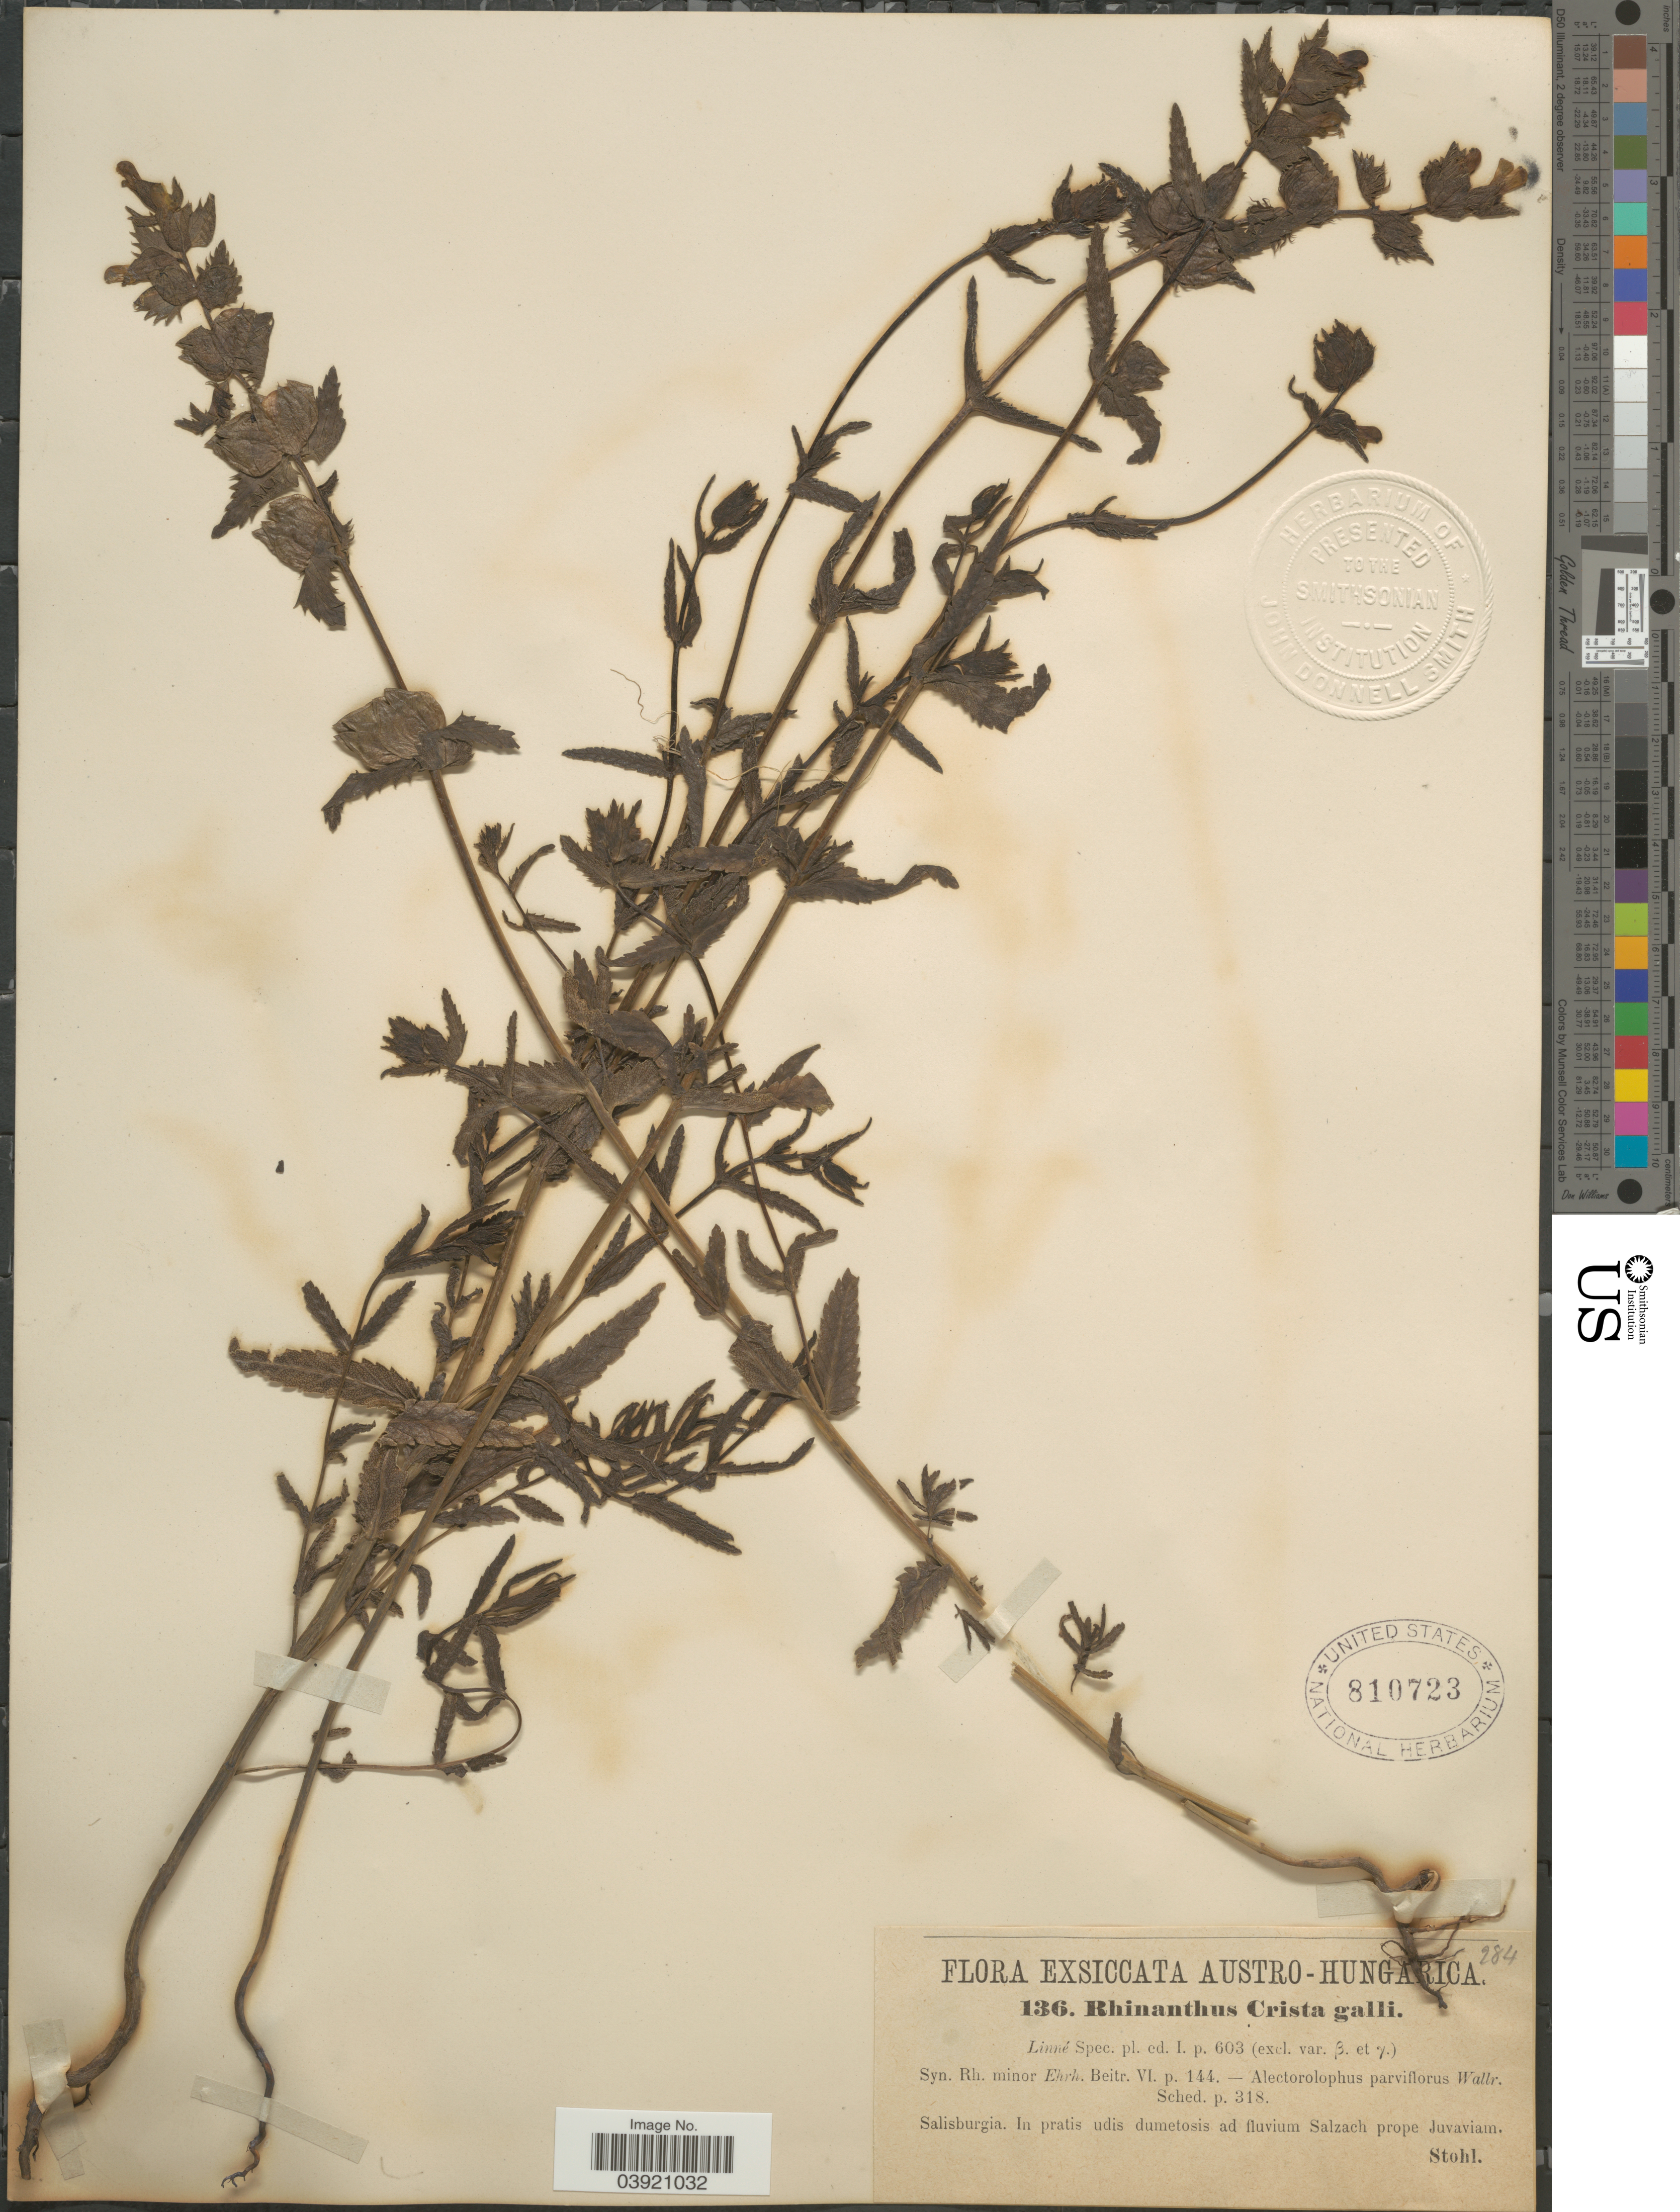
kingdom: Plantae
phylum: Tracheophyta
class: Magnoliopsida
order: Lamiales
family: Orobanchaceae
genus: Rhinanthus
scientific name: Rhinanthus crista-galli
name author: L.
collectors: Stohl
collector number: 136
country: Austria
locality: Austro-Hungarica. Salisburgia. In pratis udis dumetosis ad fluvium Salzach prope Juvaviam.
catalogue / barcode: US 810723